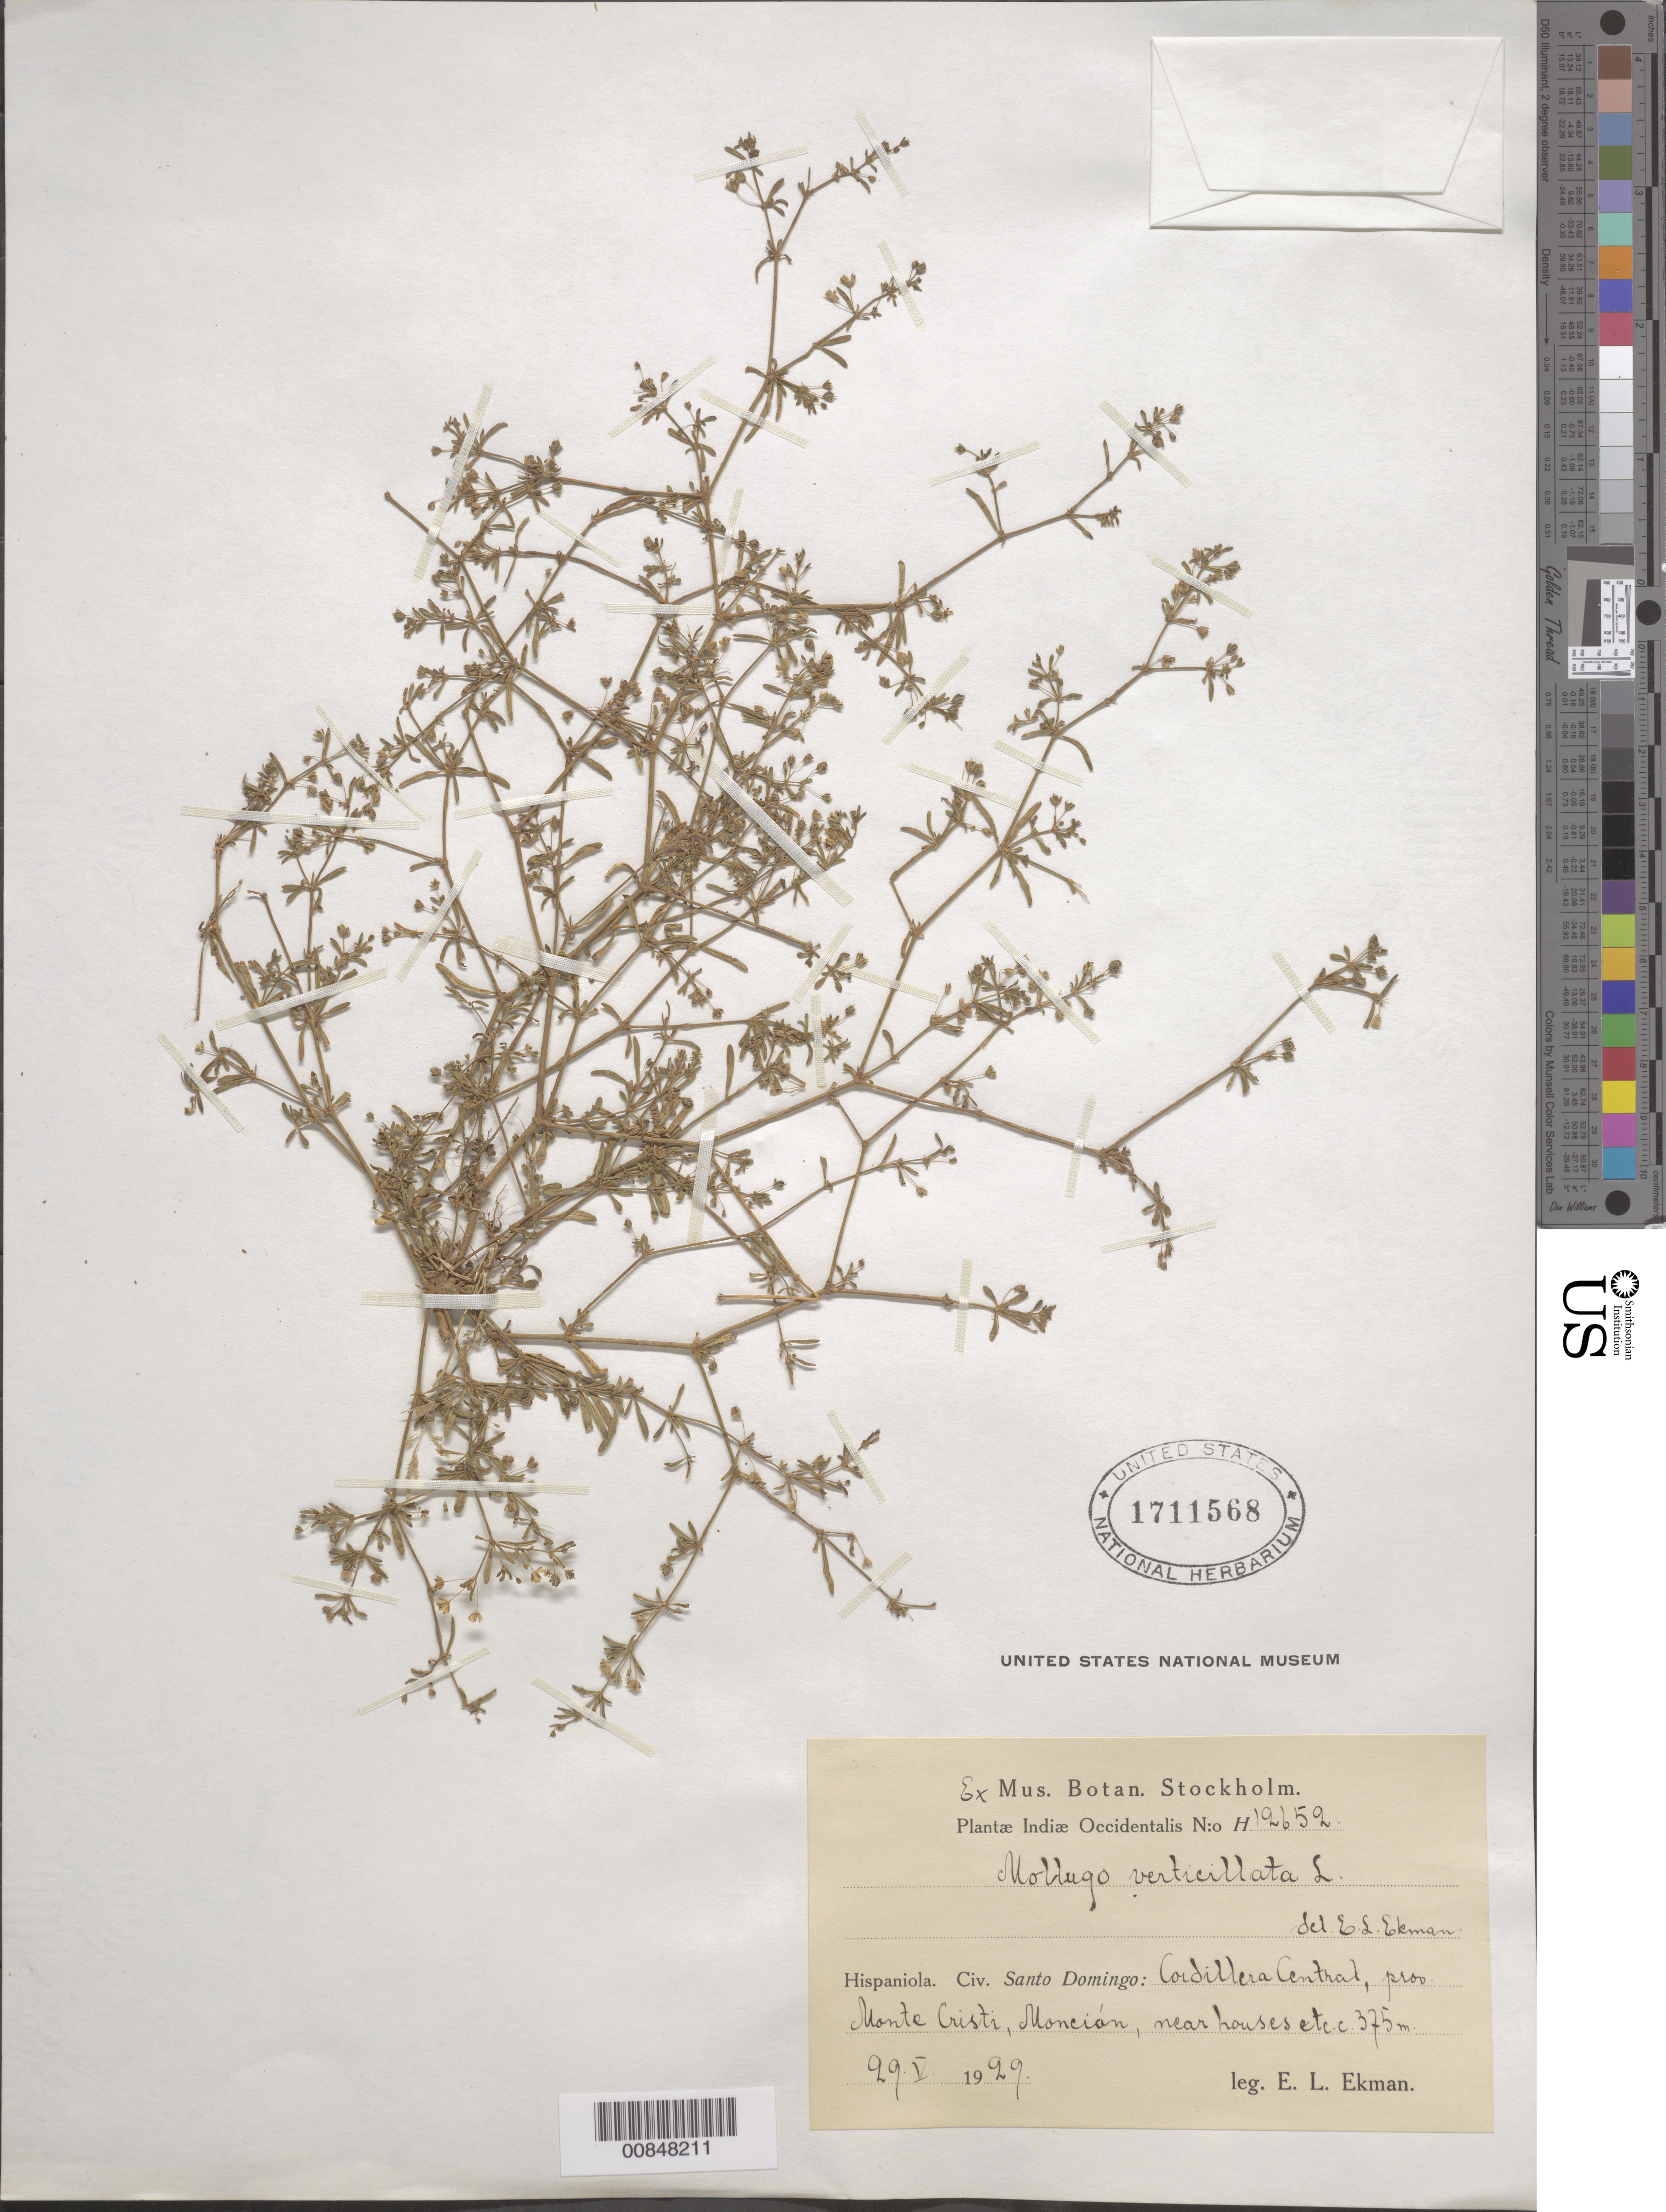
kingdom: Plantae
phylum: Tracheophyta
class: Magnoliopsida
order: Caryophyllales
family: Molluginaceae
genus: Mollugo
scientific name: Mollugo verticillata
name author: L.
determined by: Ekman, E. L.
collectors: E. L. Ekman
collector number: H 12652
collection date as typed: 29 May 1929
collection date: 1929-05-29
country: Dominican Republic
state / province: Monte Cristi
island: Hispaniola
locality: Cordillera Central, Monción.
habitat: Near houses, etc.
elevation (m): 375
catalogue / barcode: US 1711568